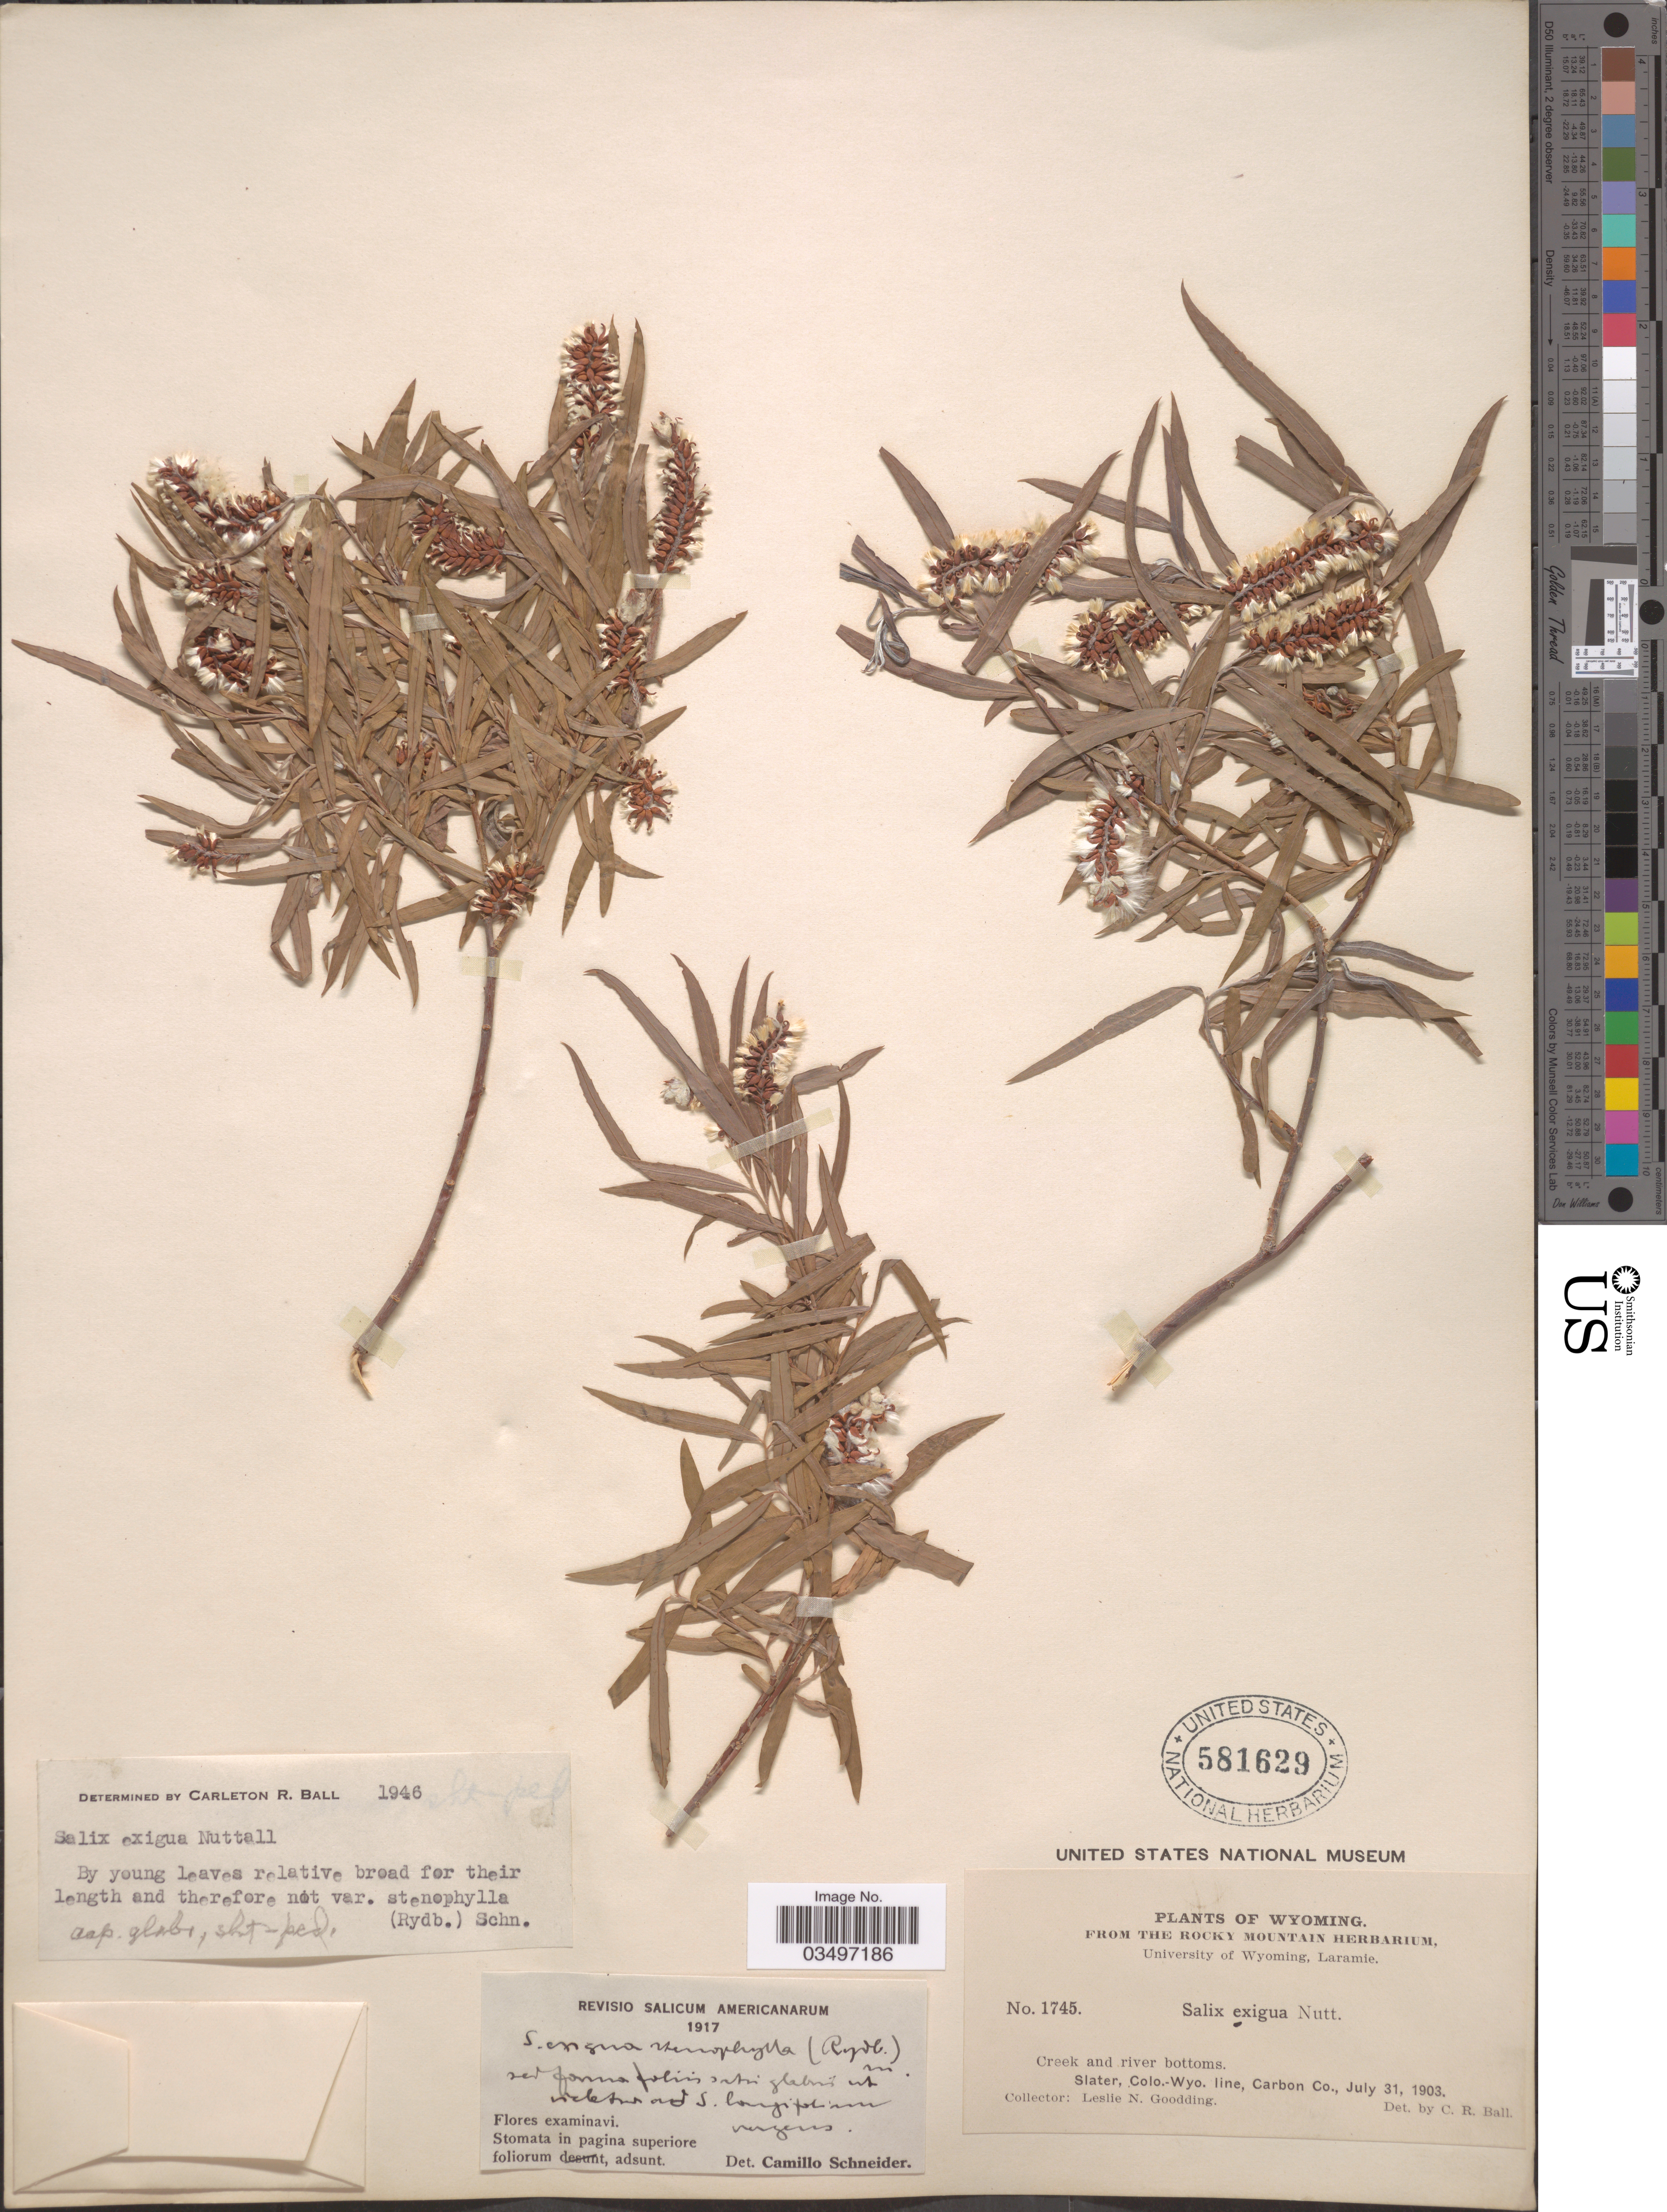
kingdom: Plantae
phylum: Tracheophyta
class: Magnoliopsida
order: Malpighiales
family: Salicaceae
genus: Salix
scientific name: Salix exigua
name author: Nutt.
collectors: L. N. Goodding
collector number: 1745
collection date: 1903-07-31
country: United States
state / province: Wyoming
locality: Creek and river bottoms. Slater, Colo.-Wyo. line, Carbon Co.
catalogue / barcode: US 581629